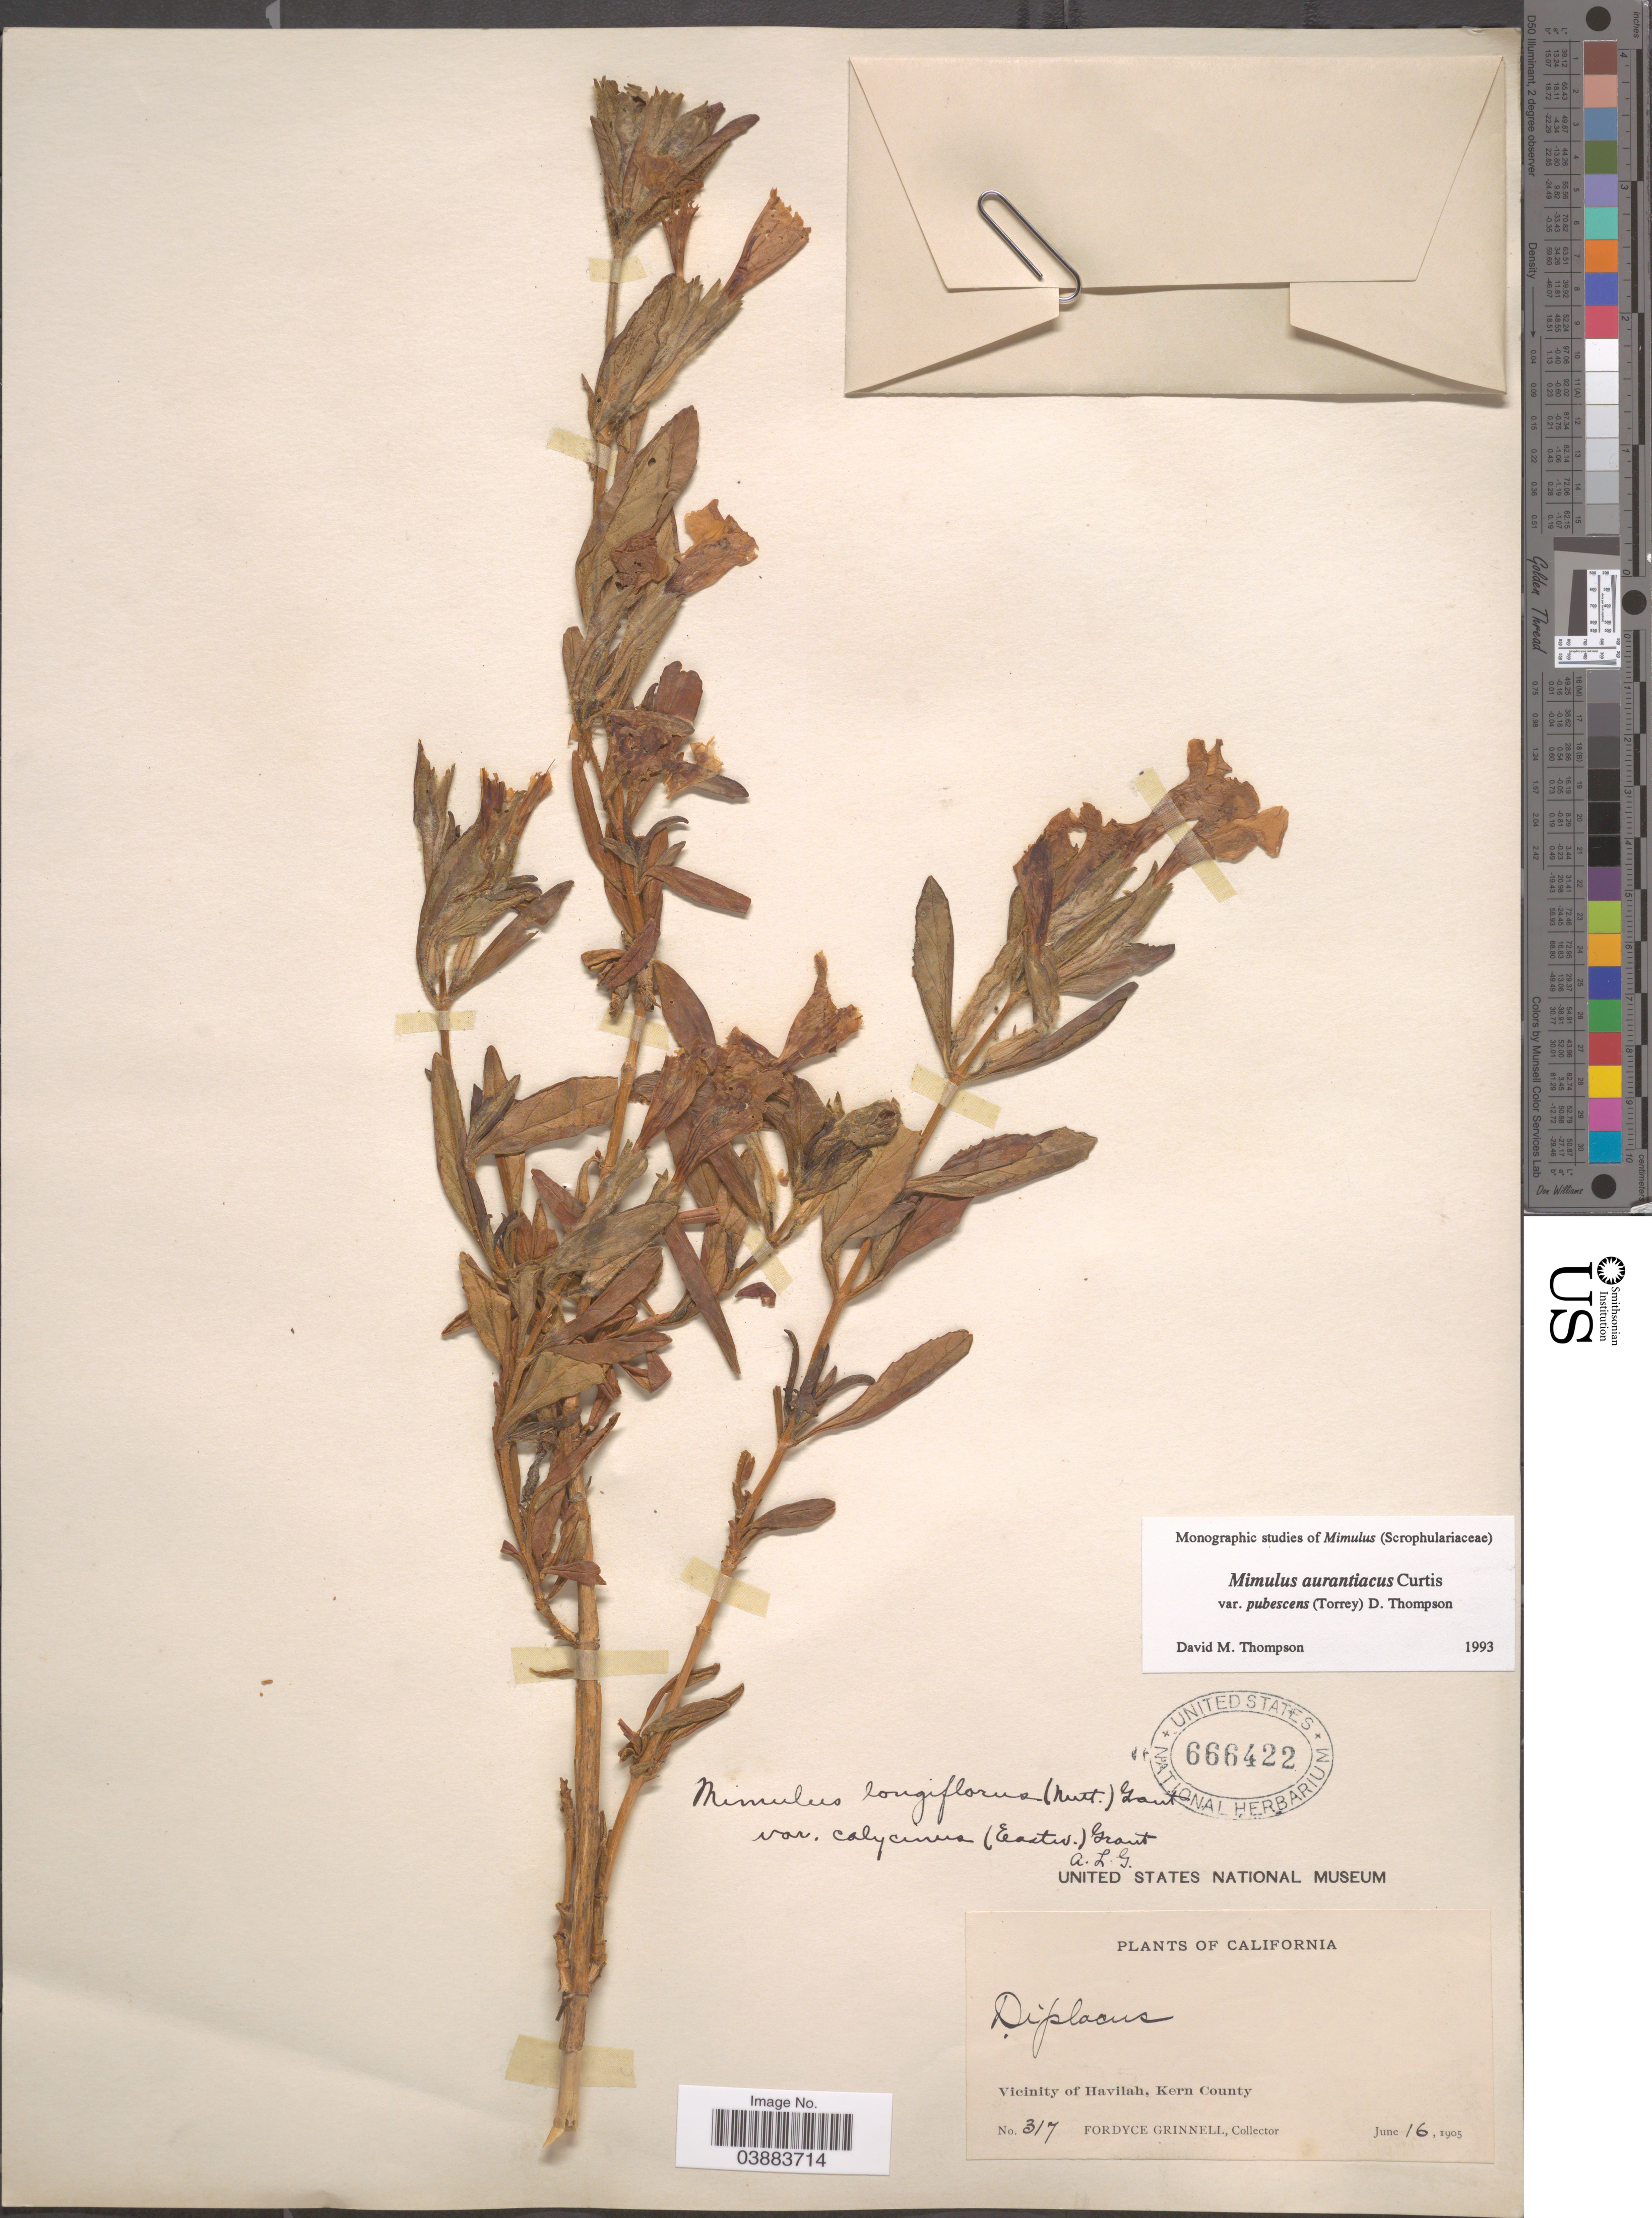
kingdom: Plantae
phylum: Tracheophyta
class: Magnoliopsida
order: Lamiales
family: Phrymaceae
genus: Diplacus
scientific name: Diplacus aurantiacus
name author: (Curtis) Jeps.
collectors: F. Grinnell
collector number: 317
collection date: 1905-06-16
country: United States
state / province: California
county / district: Kern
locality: Vicinity of Havilah, Kern County.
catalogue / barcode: US 666422